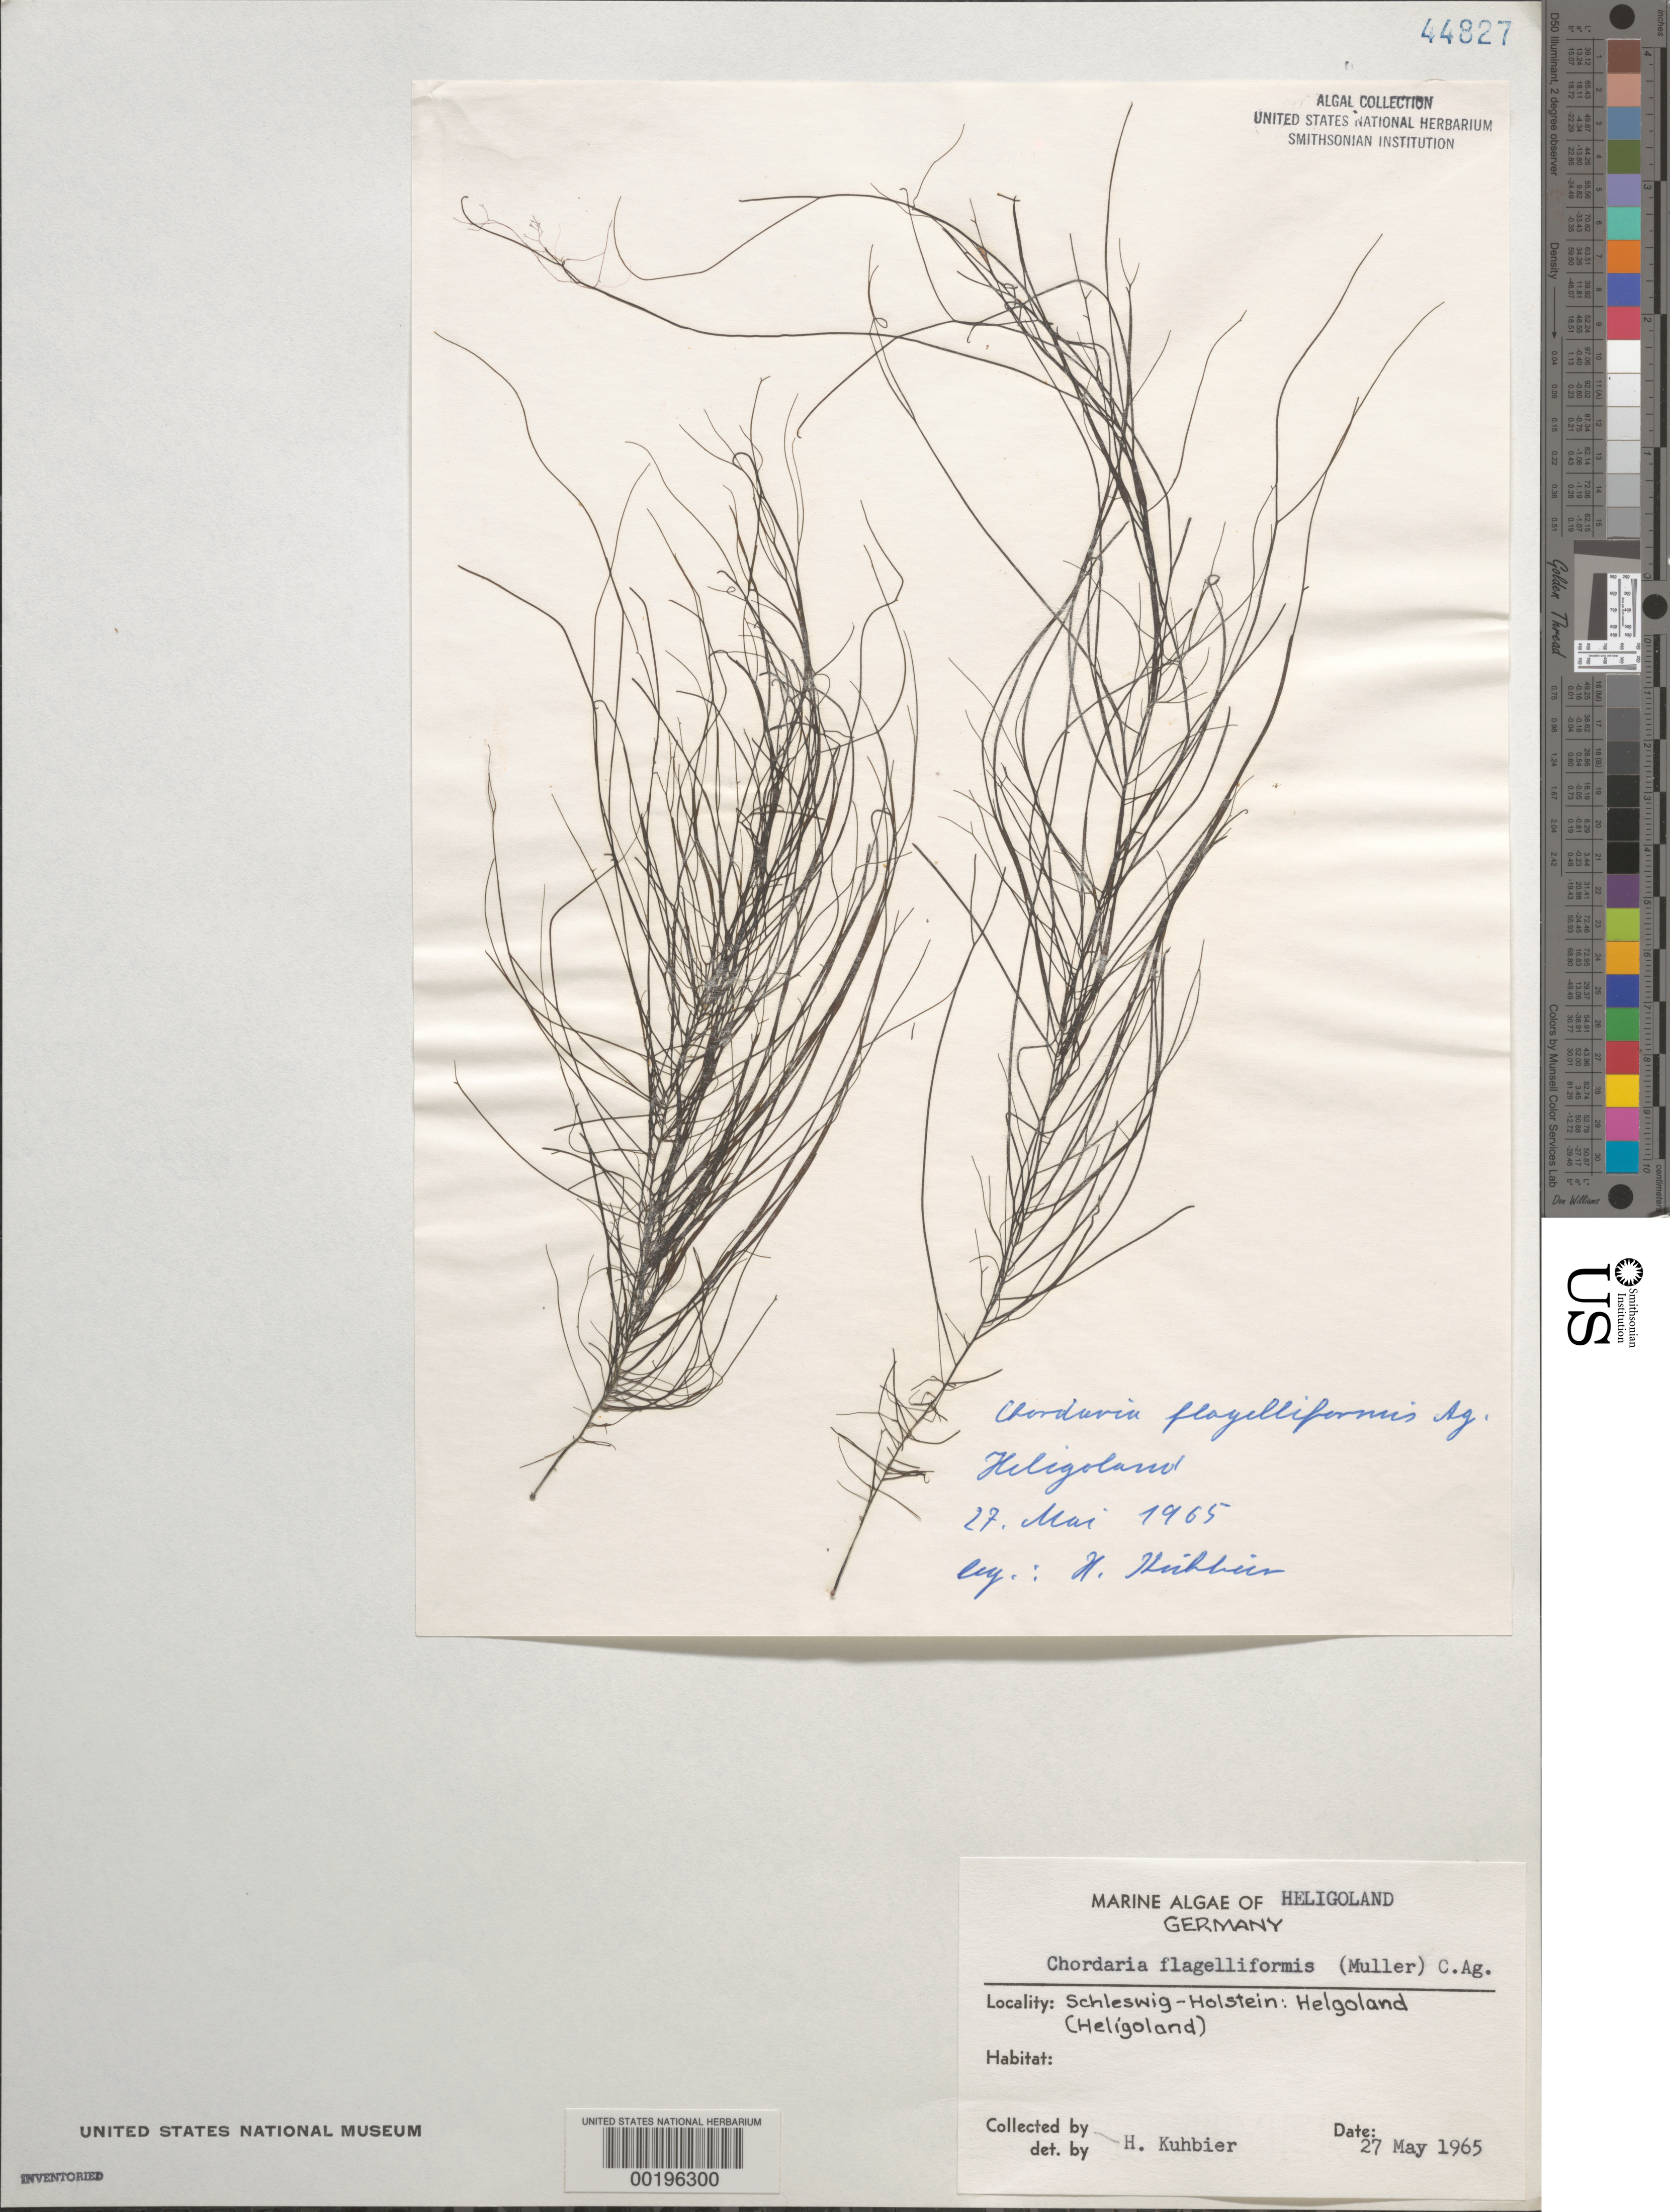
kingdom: Chromista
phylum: Ochrophyta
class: Phaeophyceae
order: Ectocarpales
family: Chordariaceae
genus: Chordaria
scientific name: Chordaria flagelliformis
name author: (Hudson) Grev.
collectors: H. Kuhbier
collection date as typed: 27 May 1965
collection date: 1965-05-27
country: Germany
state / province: Schleswig-Holstein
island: Helgoland (Heligoland)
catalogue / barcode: US 44827